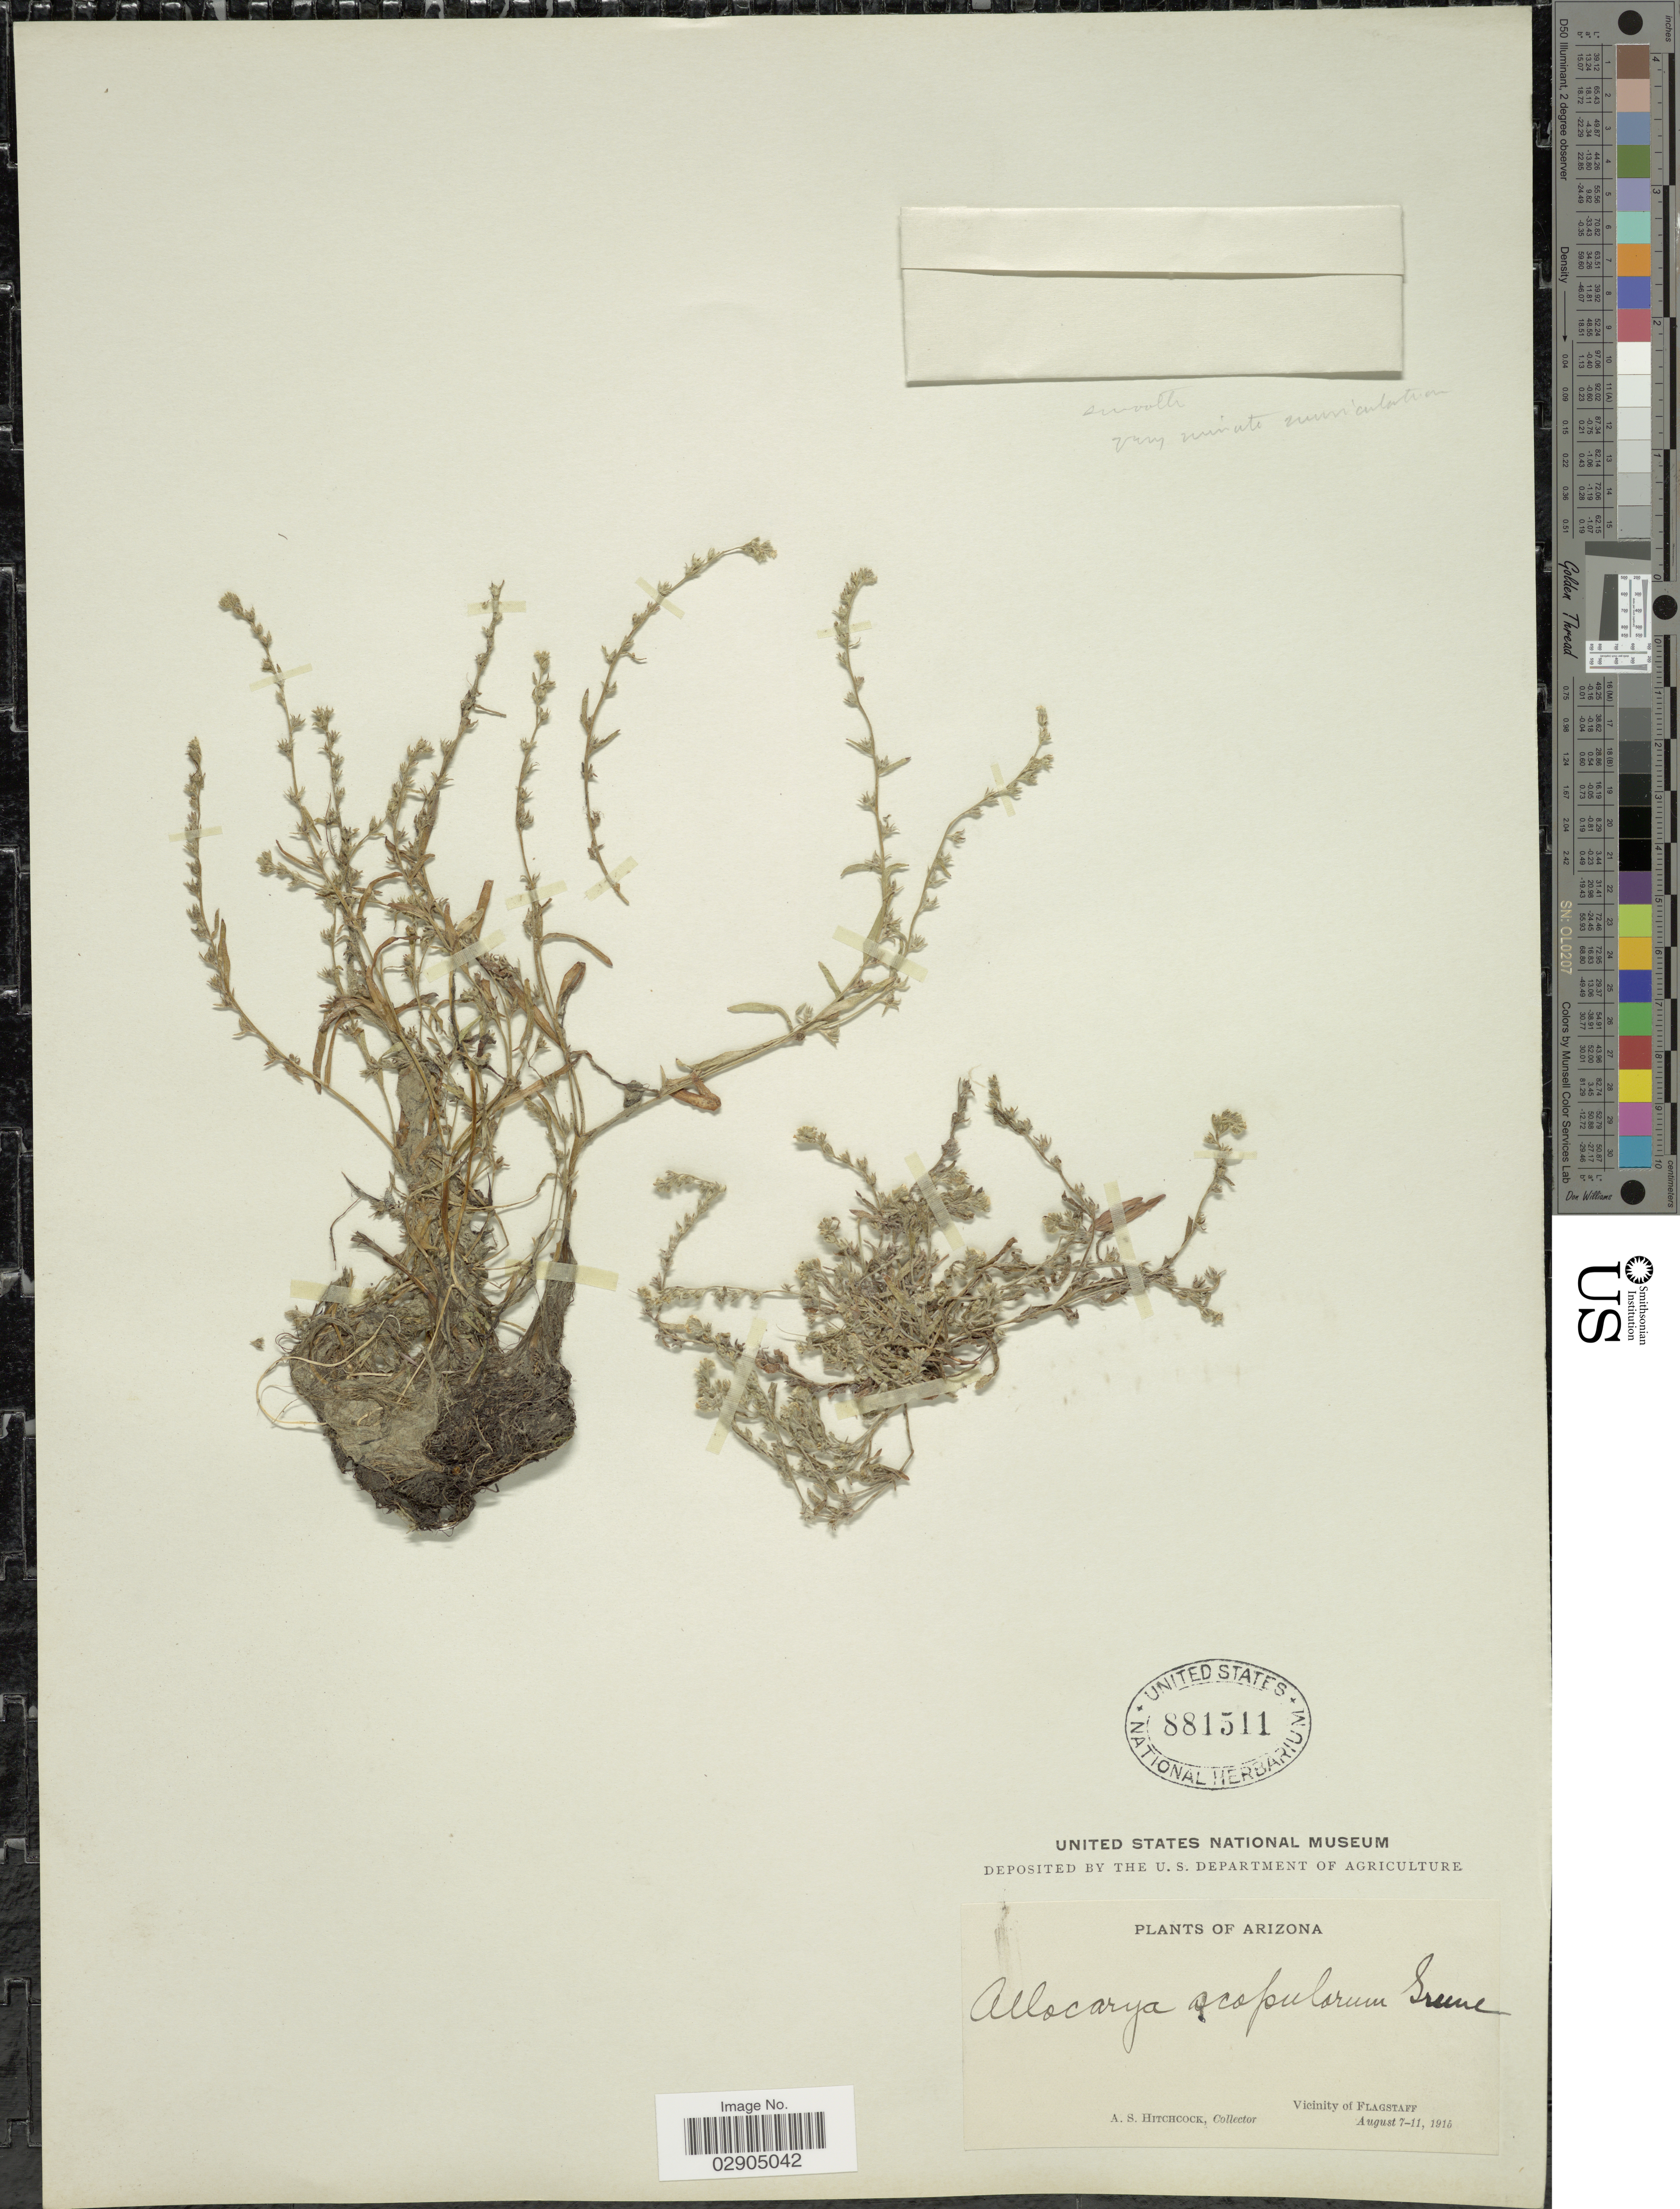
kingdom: Plantae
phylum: Tracheophyta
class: Magnoliopsida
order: Boraginales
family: Boraginaceae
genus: Allocarya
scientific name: Allocarya cognata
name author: Greene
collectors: A. S. Hitchcock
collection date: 1915-08-07/1915-08-11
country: United States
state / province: Arizona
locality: Vicinity of Flagstaff.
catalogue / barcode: US 881511